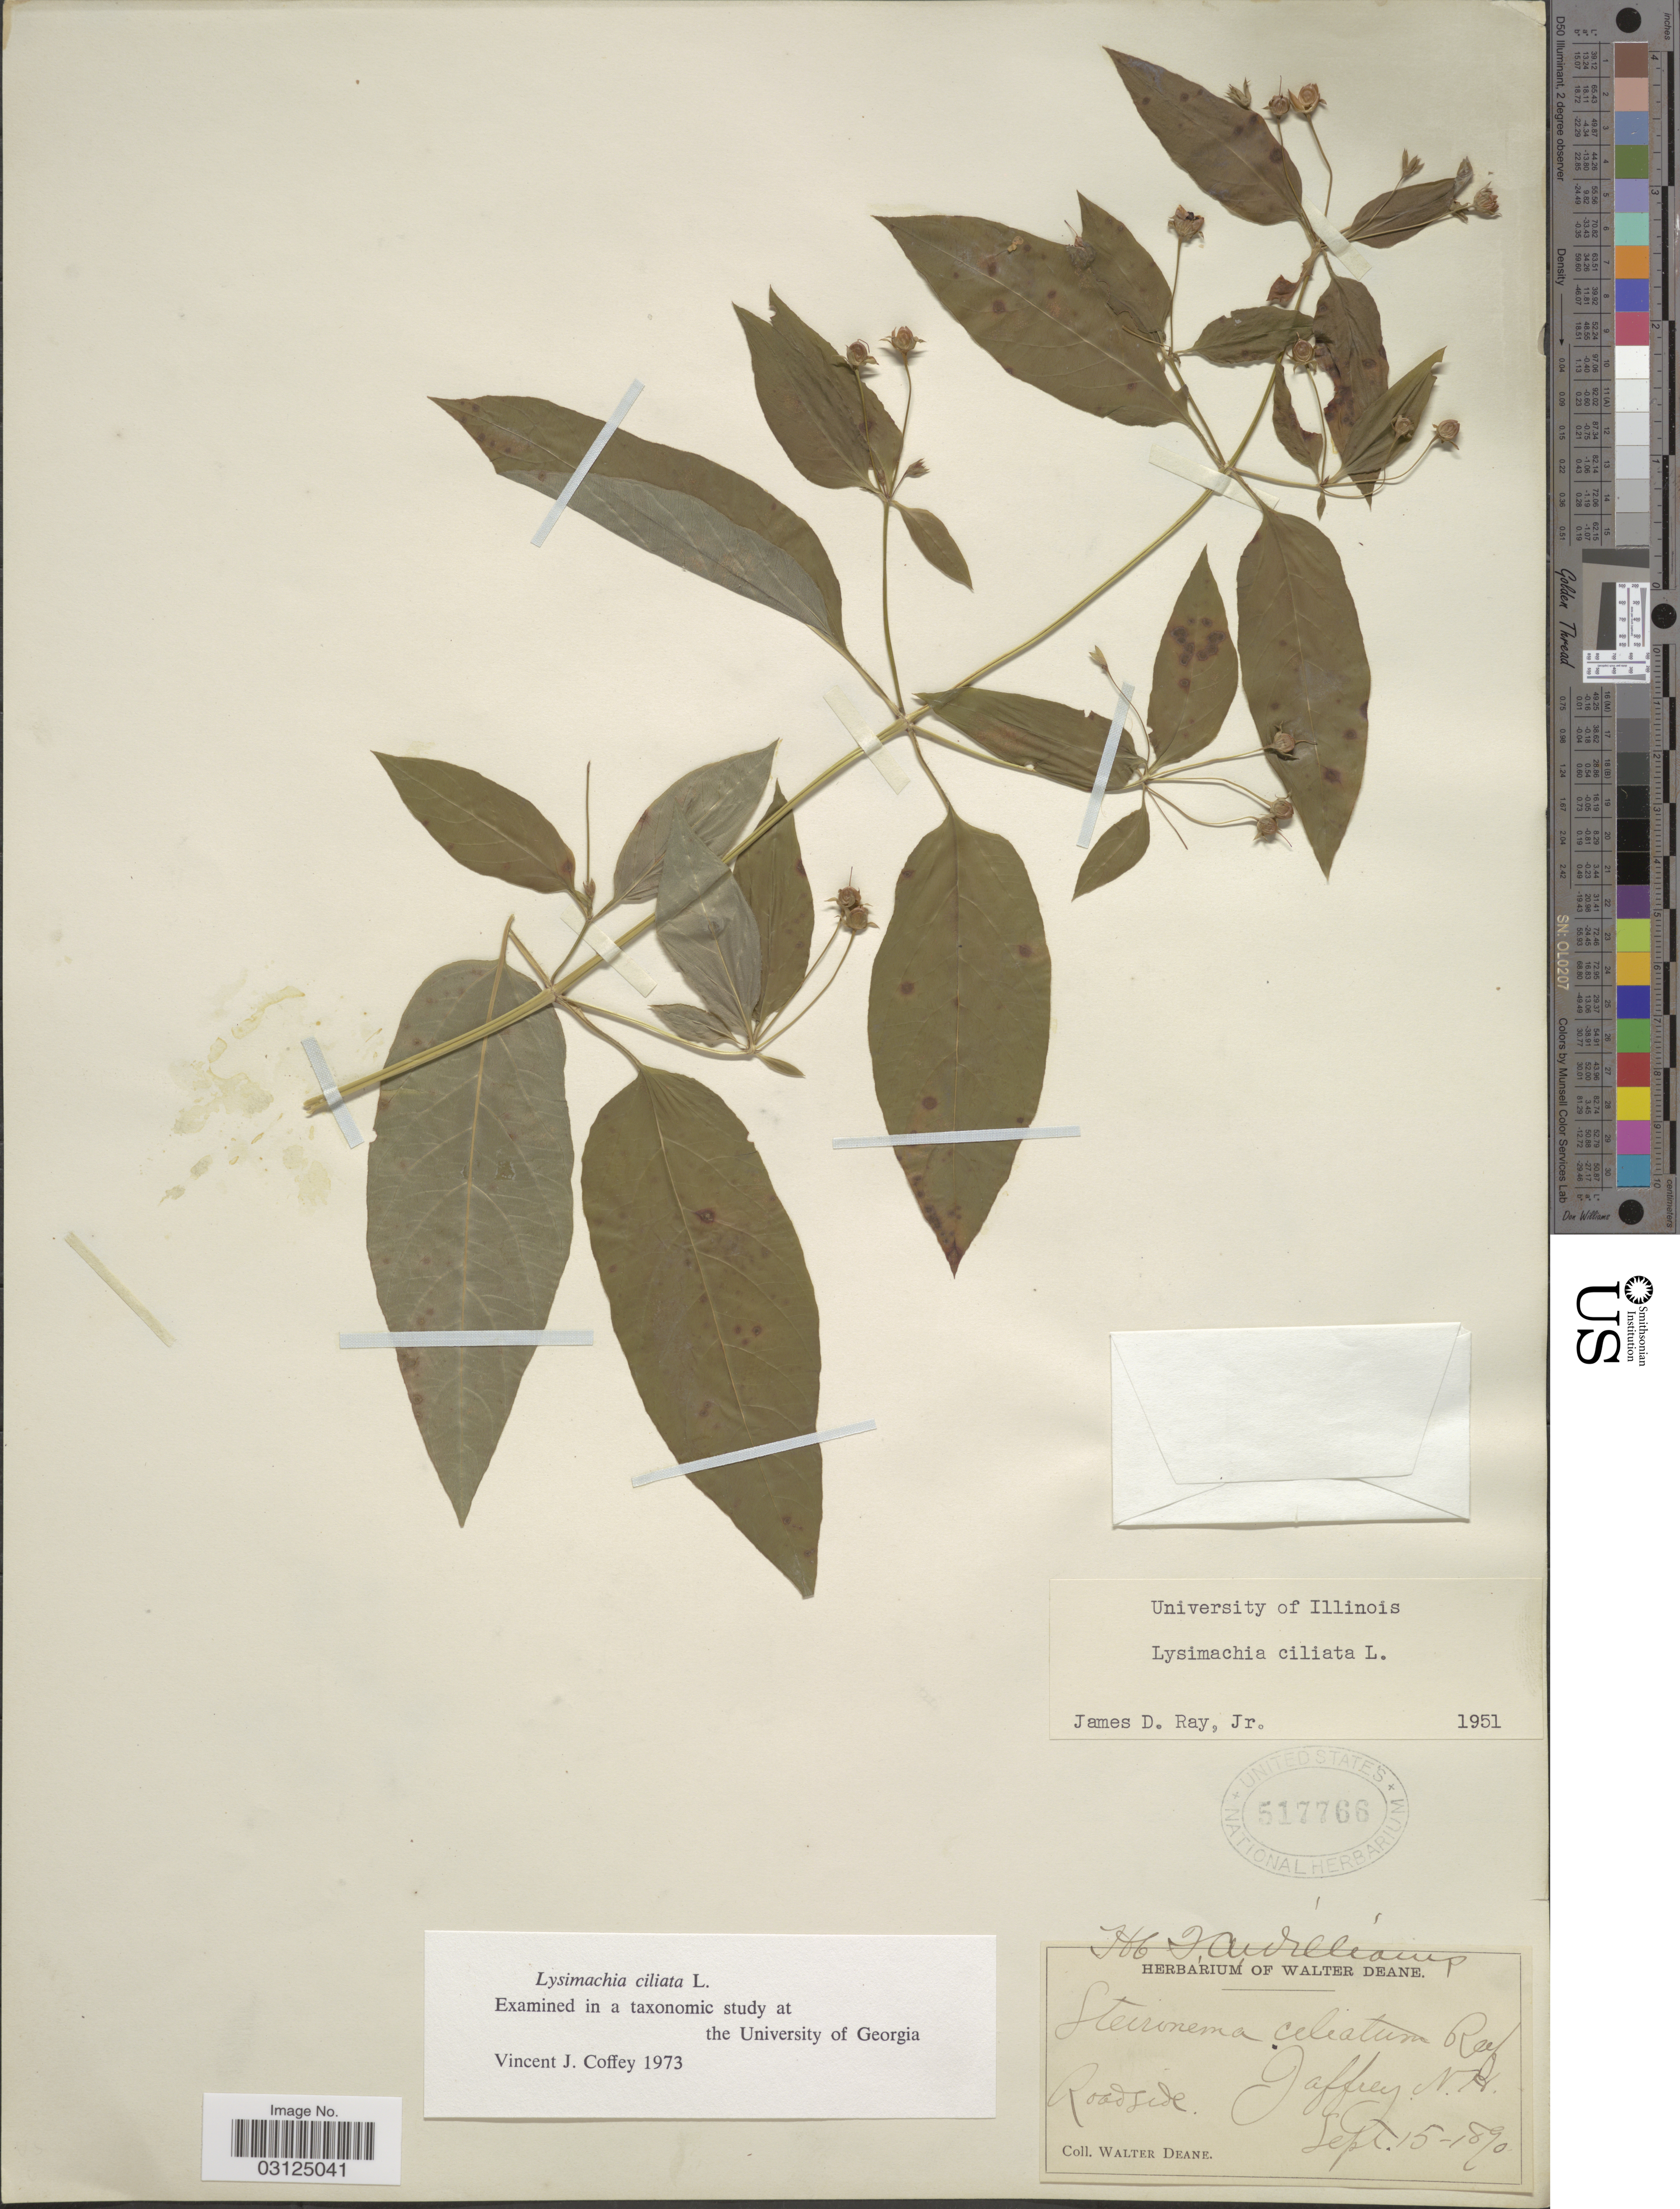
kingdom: Plantae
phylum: Tracheophyta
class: Magnoliopsida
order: Ericales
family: Primulaceae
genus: Lysimachia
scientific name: Lysimachia ciliata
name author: L.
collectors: W. Deane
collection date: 1890-09-15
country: United States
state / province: New Hampshire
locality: Roadside. Jaffrey.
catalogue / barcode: US 517766